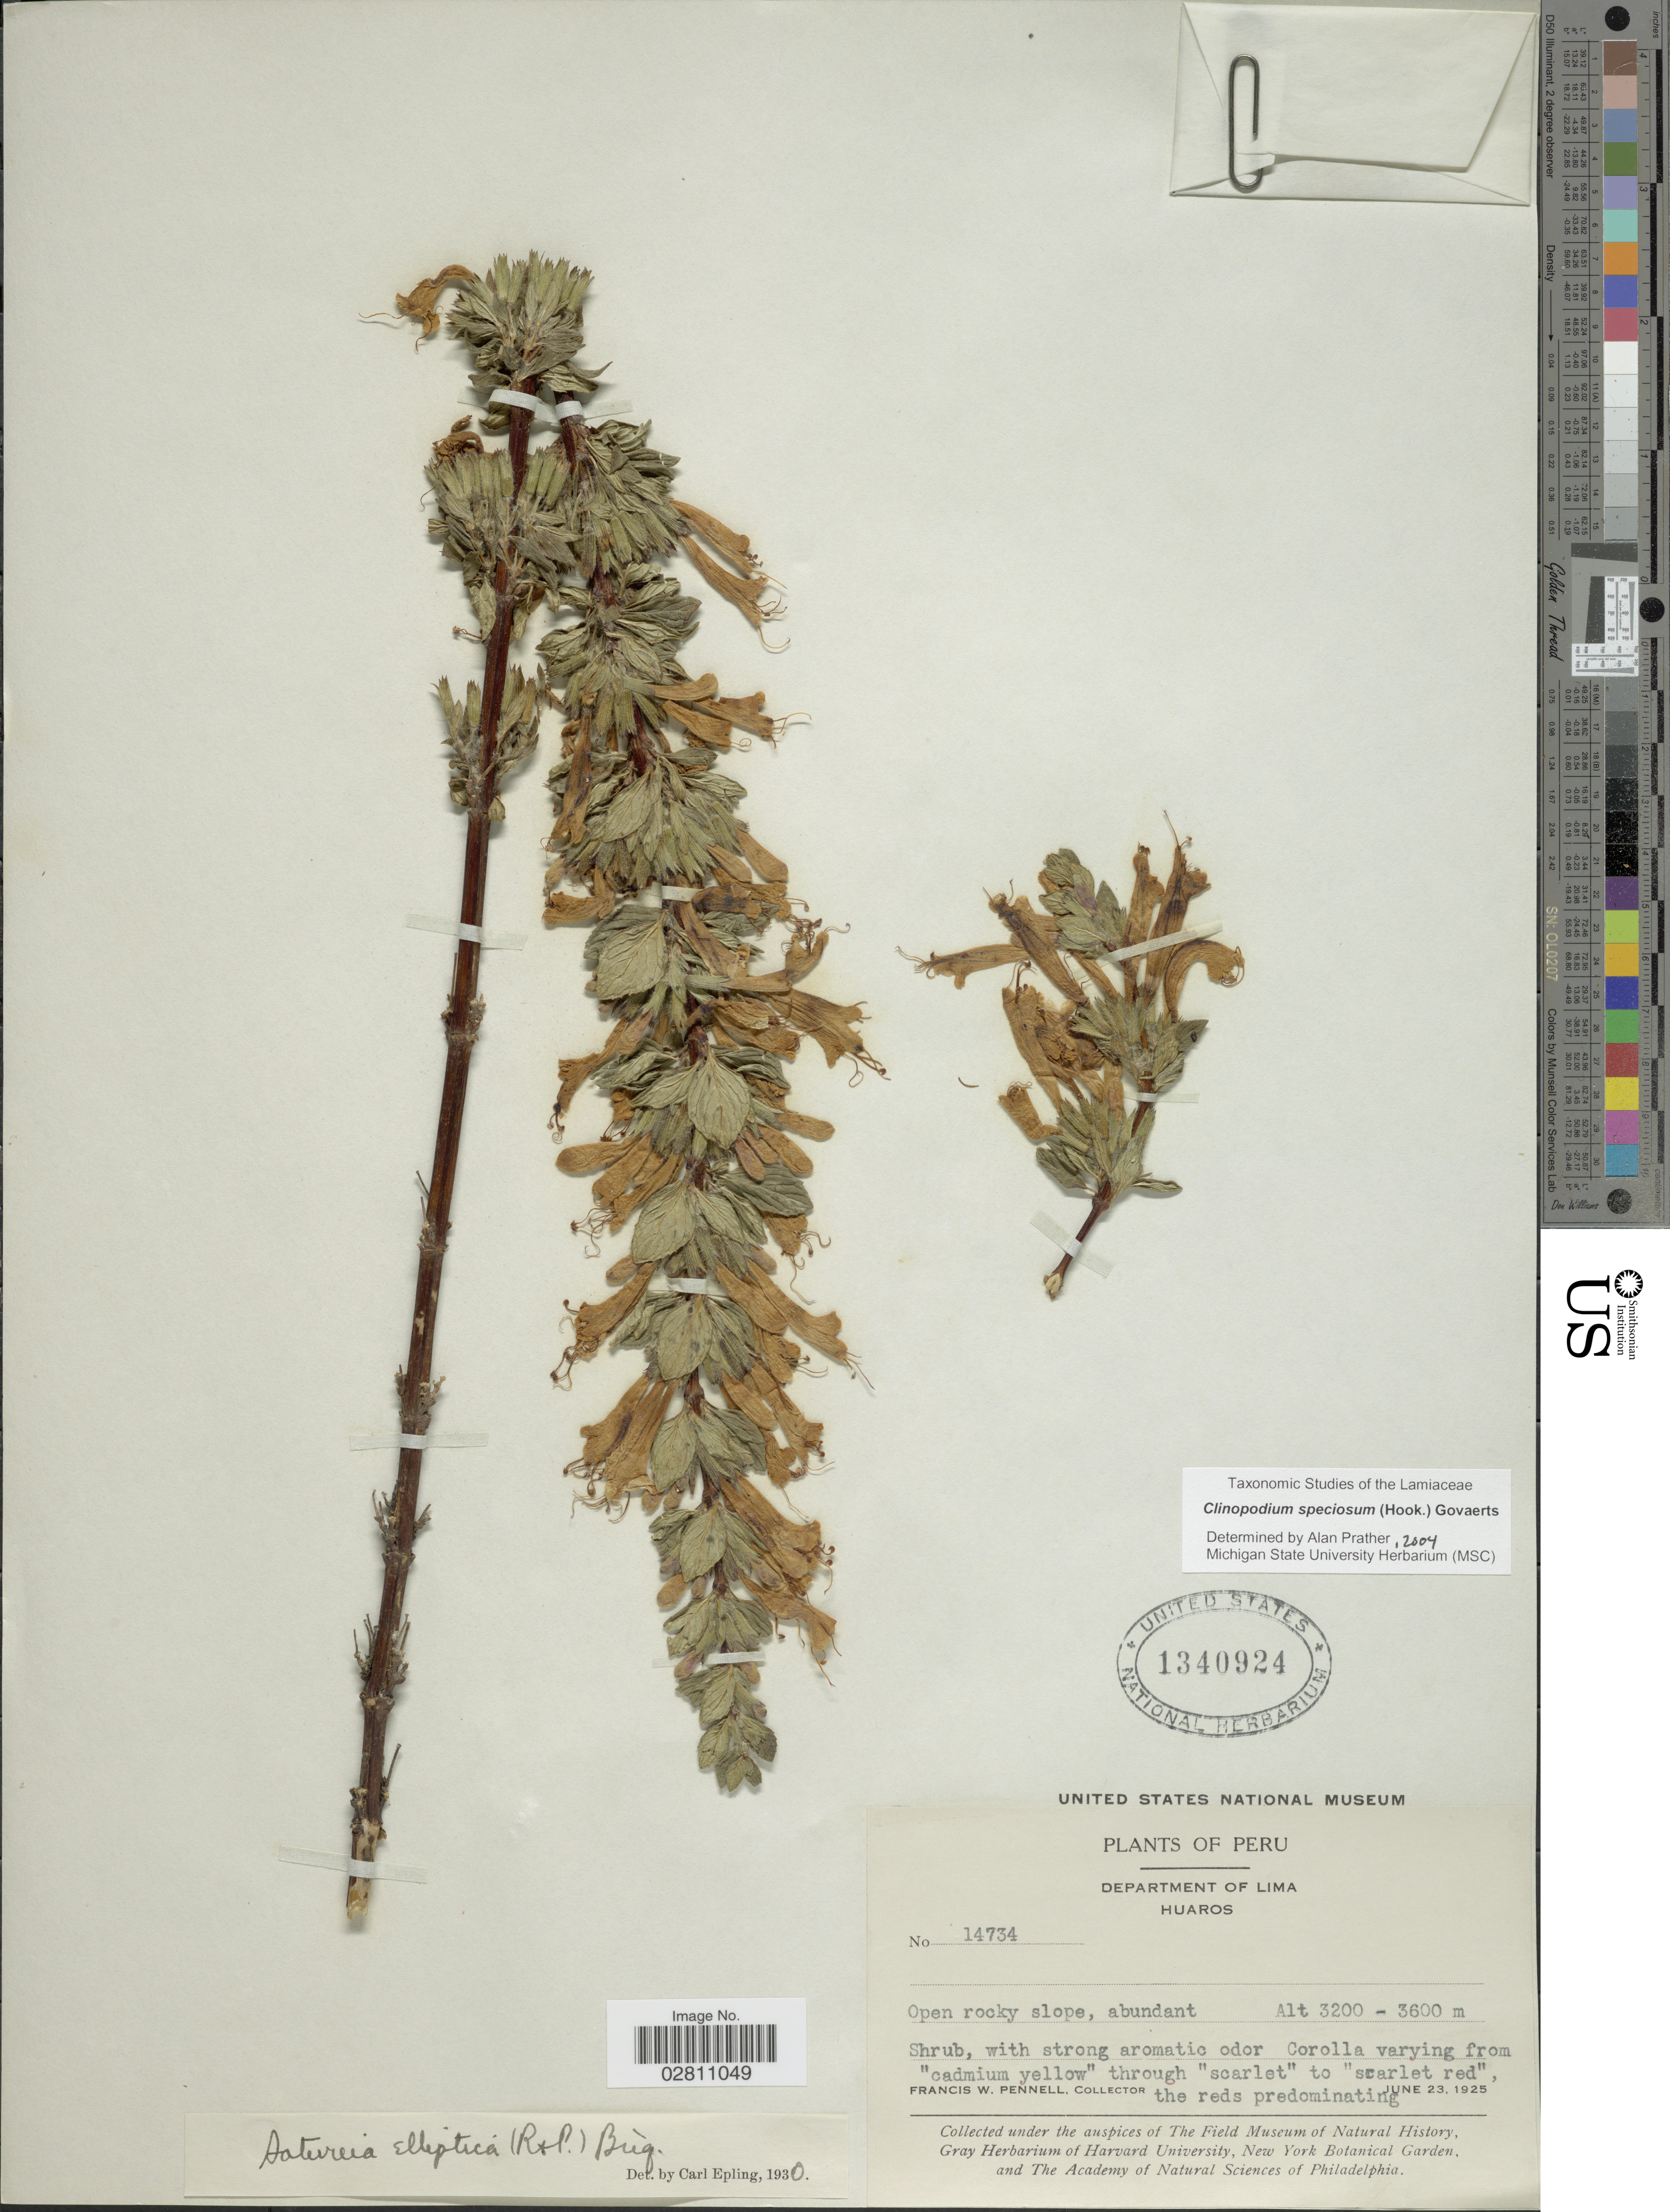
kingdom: Plantae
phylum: Tracheophyta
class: Magnoliopsida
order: Lamiales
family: Lamiaceae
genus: Clinopodium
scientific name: Clinopodium speciosum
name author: (Hook.) Govaerts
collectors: F. W. Pennell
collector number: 14734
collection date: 1925-06-23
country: Peru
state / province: Lima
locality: Department of Lima, Huaros.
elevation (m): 3200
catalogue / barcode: US 1340924